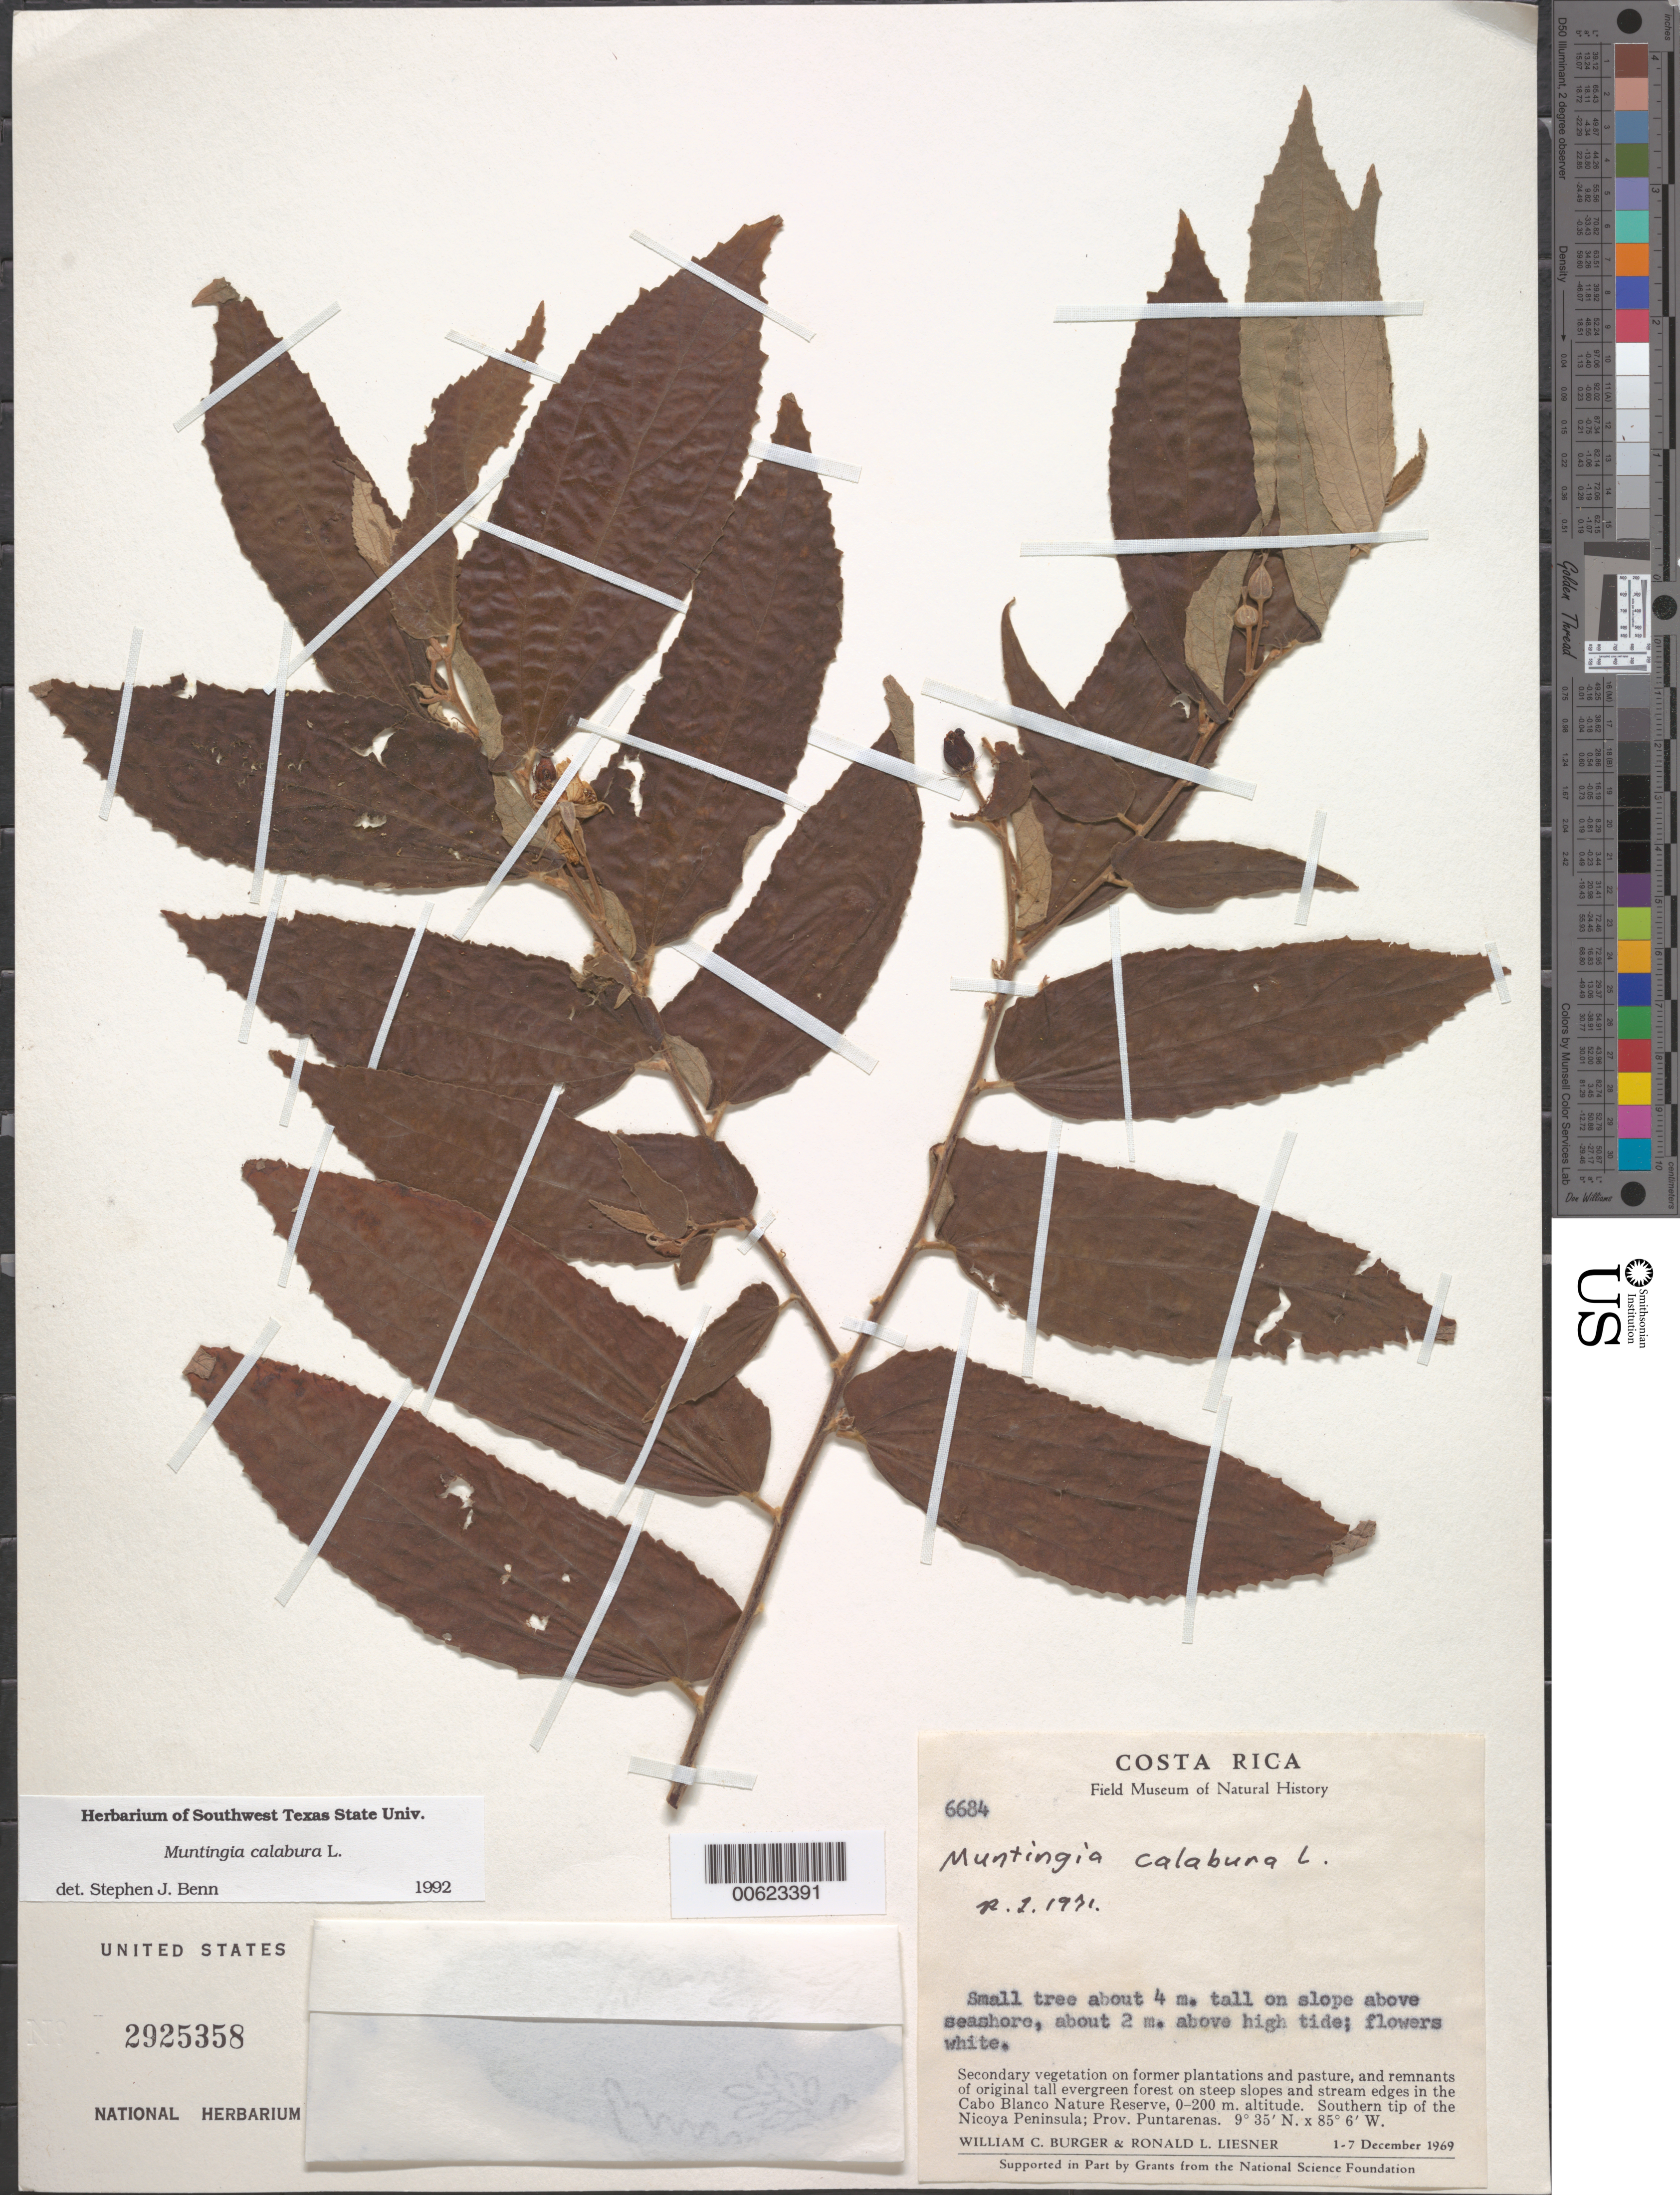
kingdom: Plantae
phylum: Tracheophyta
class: Magnoliopsida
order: Malvales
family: Muntingiaceae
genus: Muntingia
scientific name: Muntingia calabura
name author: L.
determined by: Benn, S. J.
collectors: W. Burrger & R. L. Liesner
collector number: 6684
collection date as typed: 01 Dec 1969 to 07 Dec 1969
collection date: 1969-12-01/1969-12-07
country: Costa Rica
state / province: Puntarenas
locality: Cabo Blanco Nature Reserve, southern tip of the Nicoya Peninsula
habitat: Secondary vegetation, on slope above seashore.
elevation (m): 0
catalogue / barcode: US 2925358